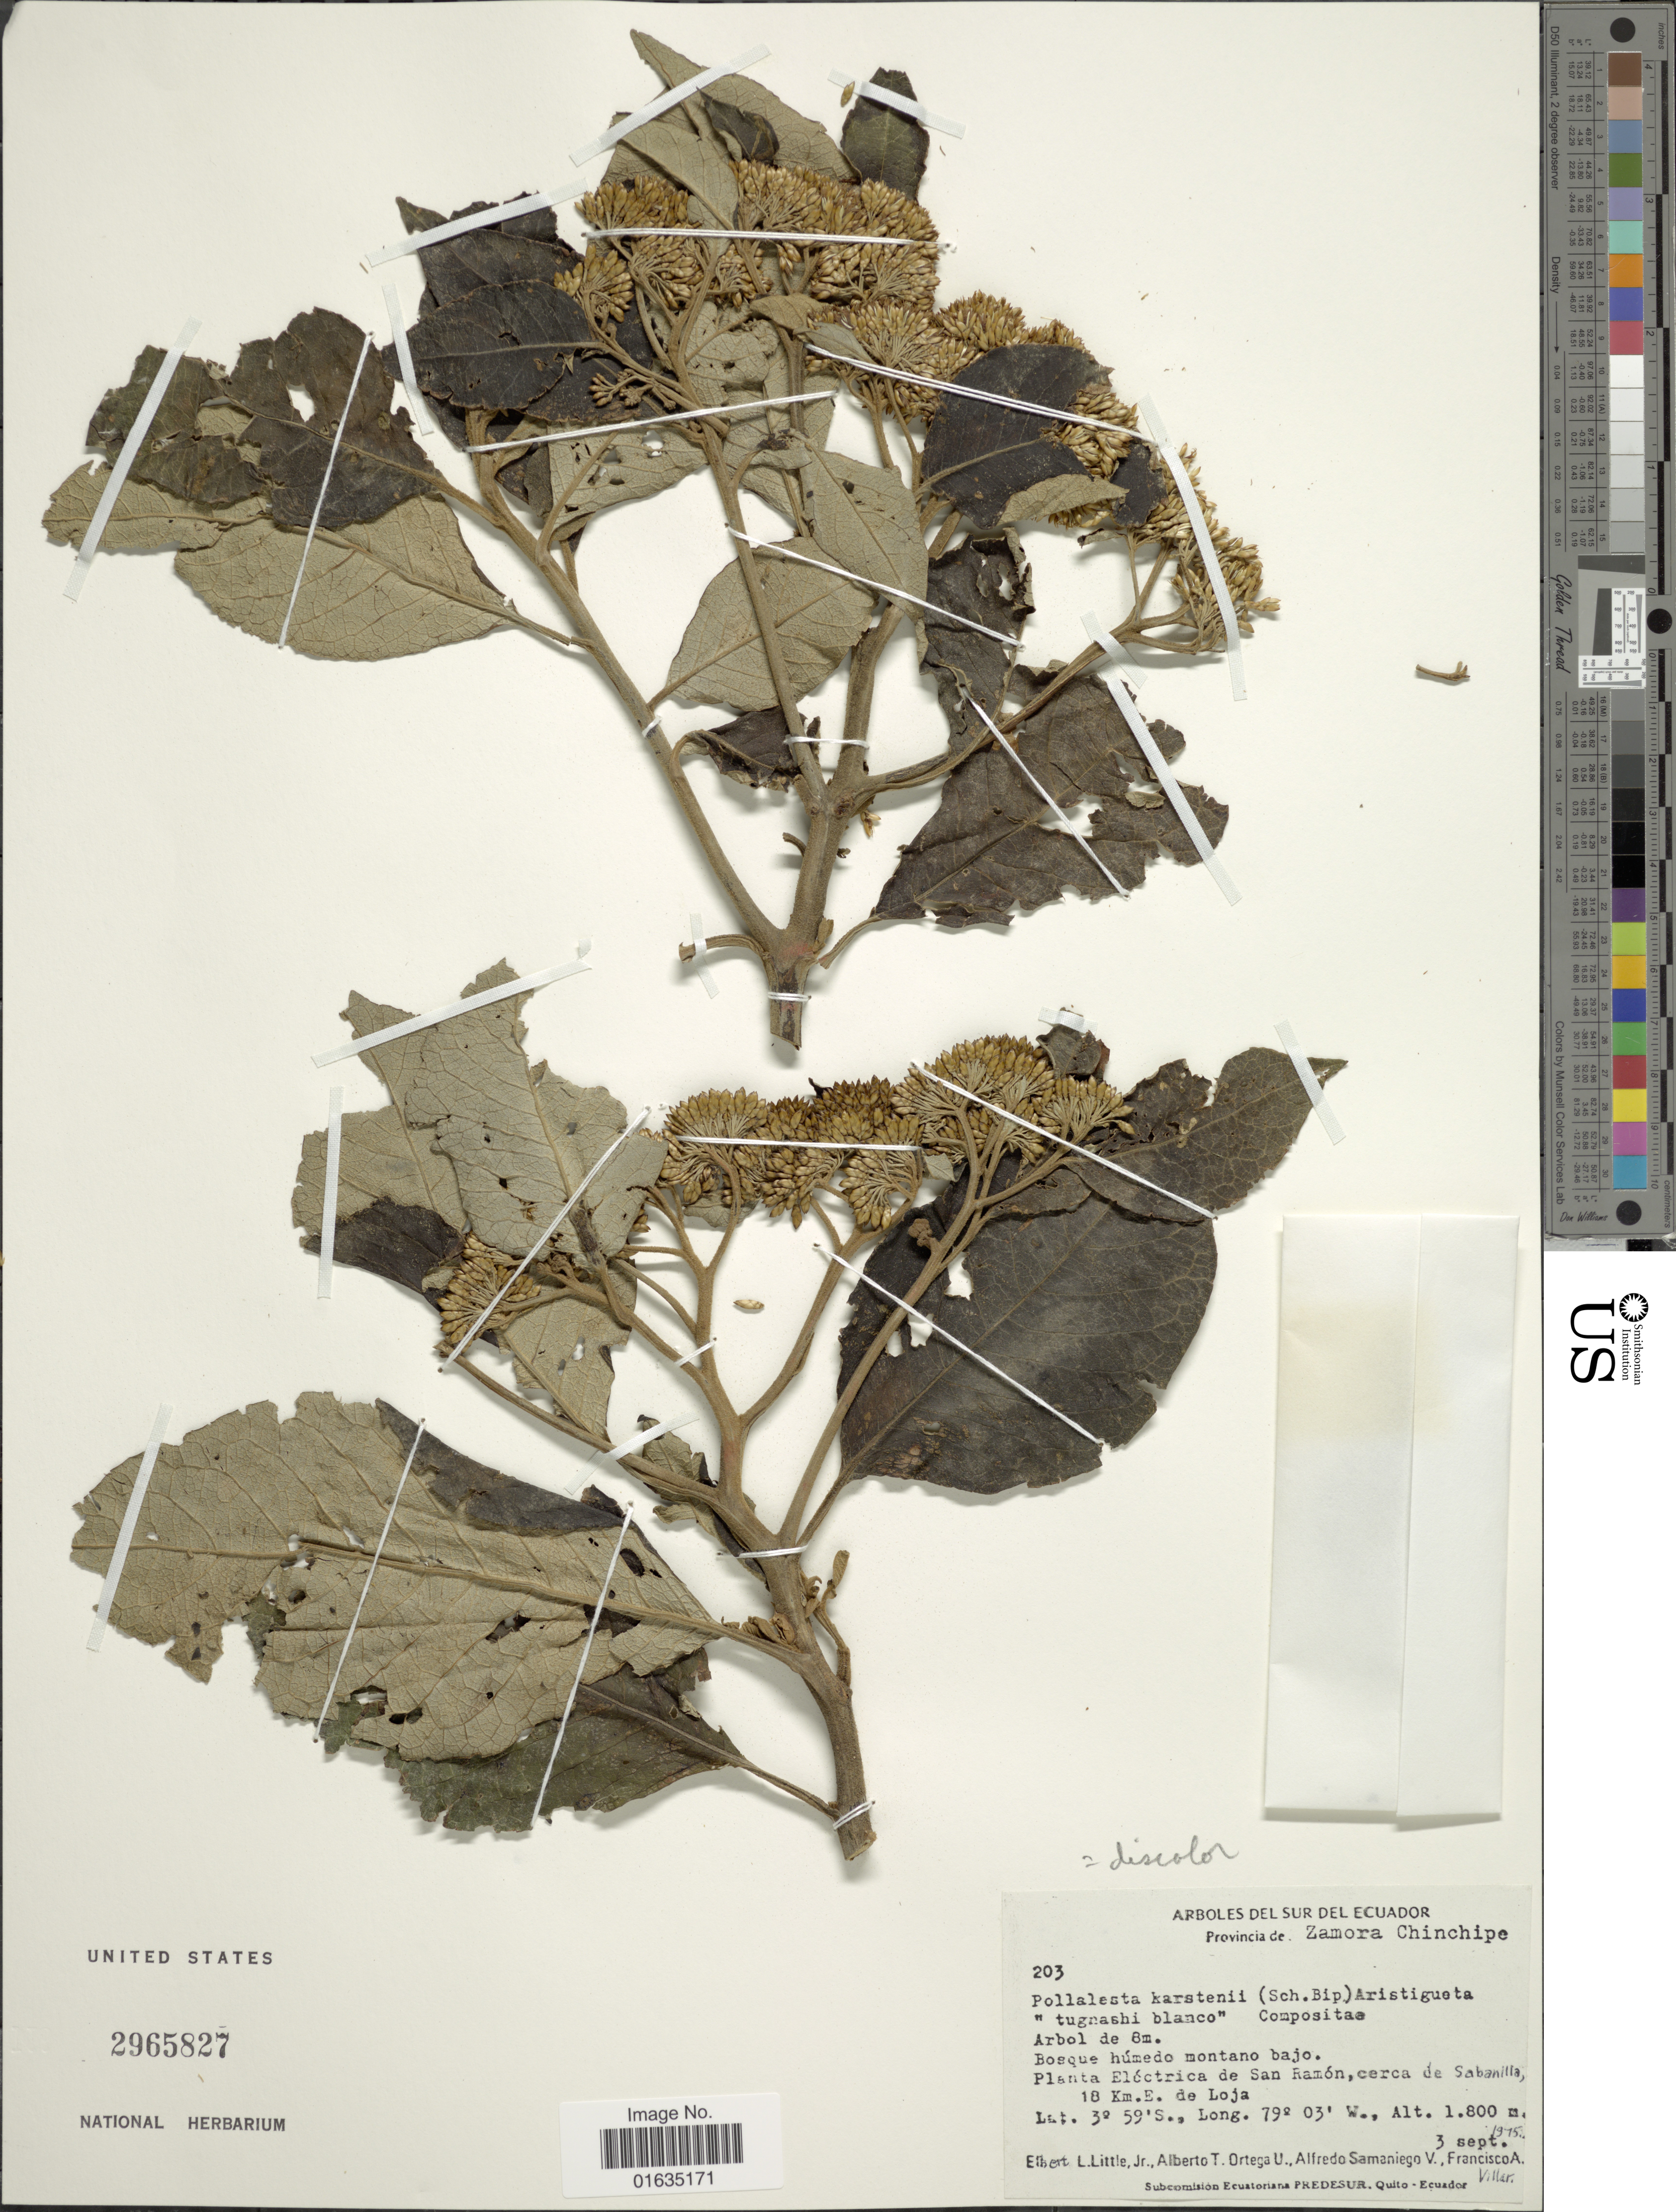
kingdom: Plantae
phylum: Tracheophyta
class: Magnoliopsida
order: Asterales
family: Asteraceae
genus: Pollalesta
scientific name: Pollalesta discolor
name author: (Kunth) Aristeg.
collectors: E. L. Little, A. T. Ortega U., A. V. Samaniego & F. Villar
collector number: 203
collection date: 1975-09-03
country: Ecuador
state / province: Zamora-Chinchipe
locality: Sur del Ecuador, Provincia de Zamora Chinchipe, San Ramon, cerca de Sabanilla, 18 km E. de Loja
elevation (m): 1800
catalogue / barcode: US 2965827